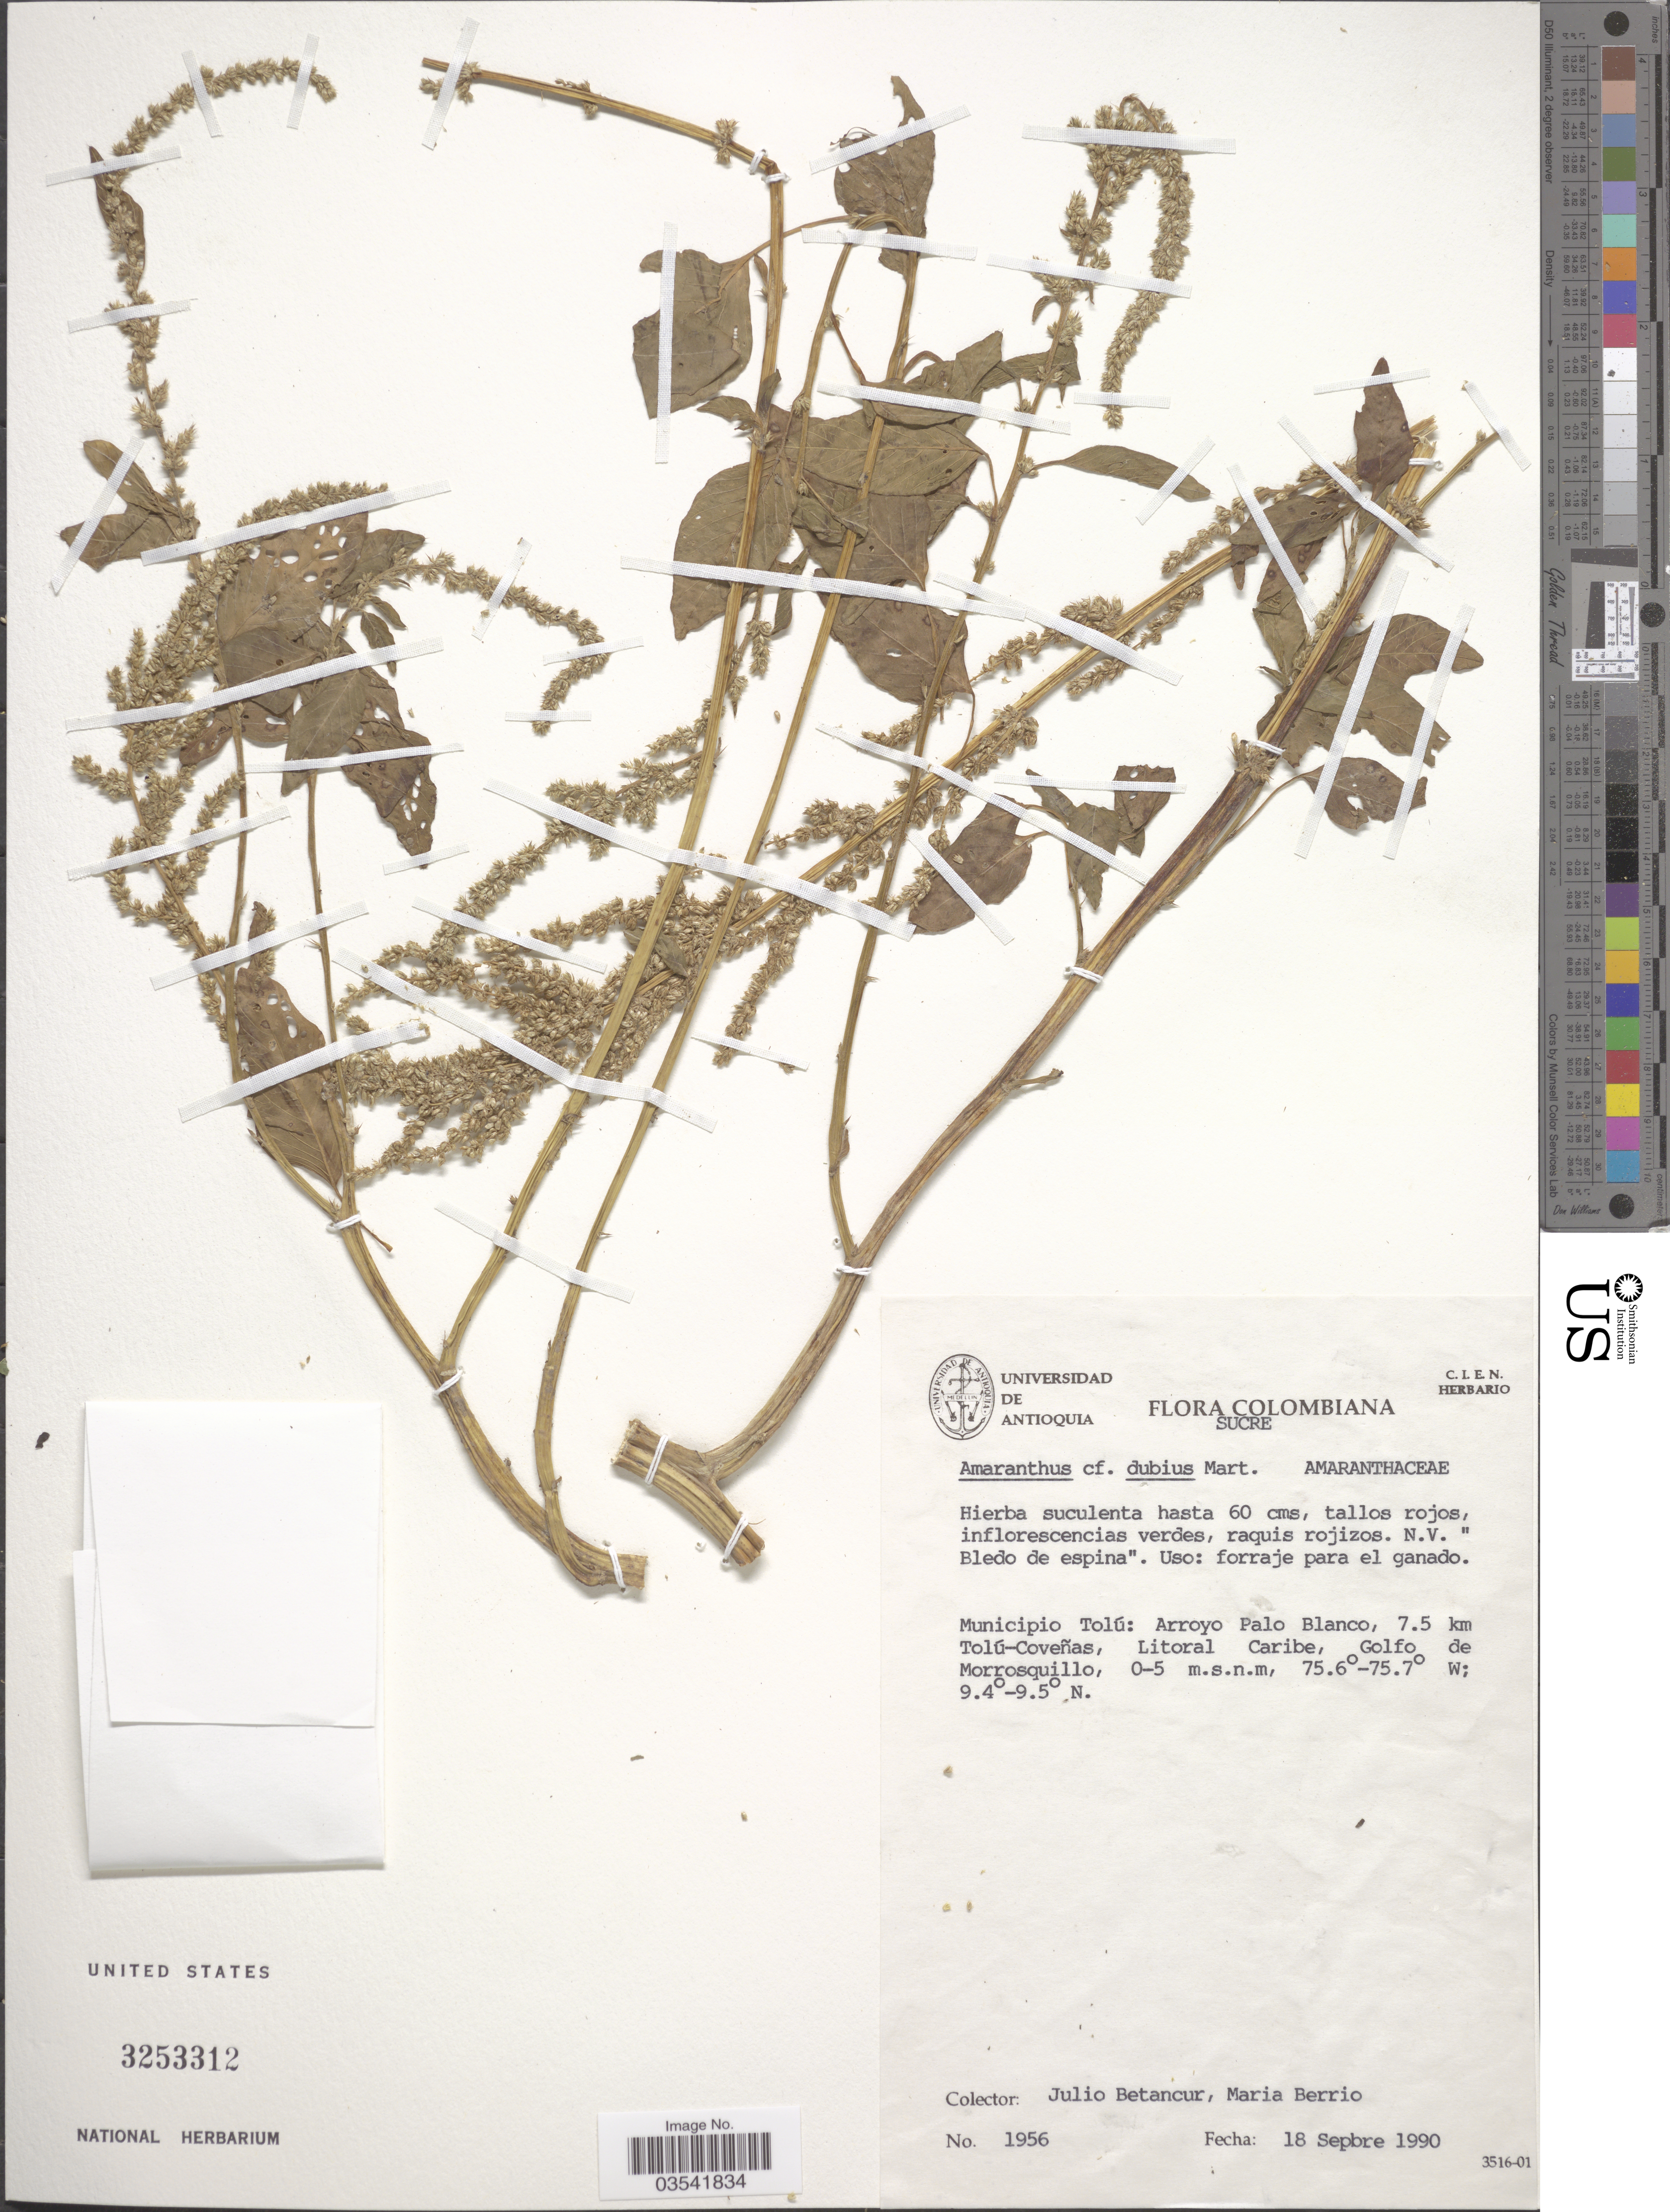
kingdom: Plantae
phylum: Tracheophyta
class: Magnoliopsida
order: Caryophyllales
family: Amaranthaceae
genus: Amaranthus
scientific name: Amaranthus dubius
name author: Mart. ex Thell.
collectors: J. Betancur & M. Berrio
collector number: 1956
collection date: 1990-09-18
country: Colombia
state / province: Sucre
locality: Municipio Tolú: Arroyo Palo Blanco, 7.5 km Tolú-Coveñas, Litoral Caribe, Golfo de Morrosquillo.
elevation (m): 0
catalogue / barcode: US 3253312